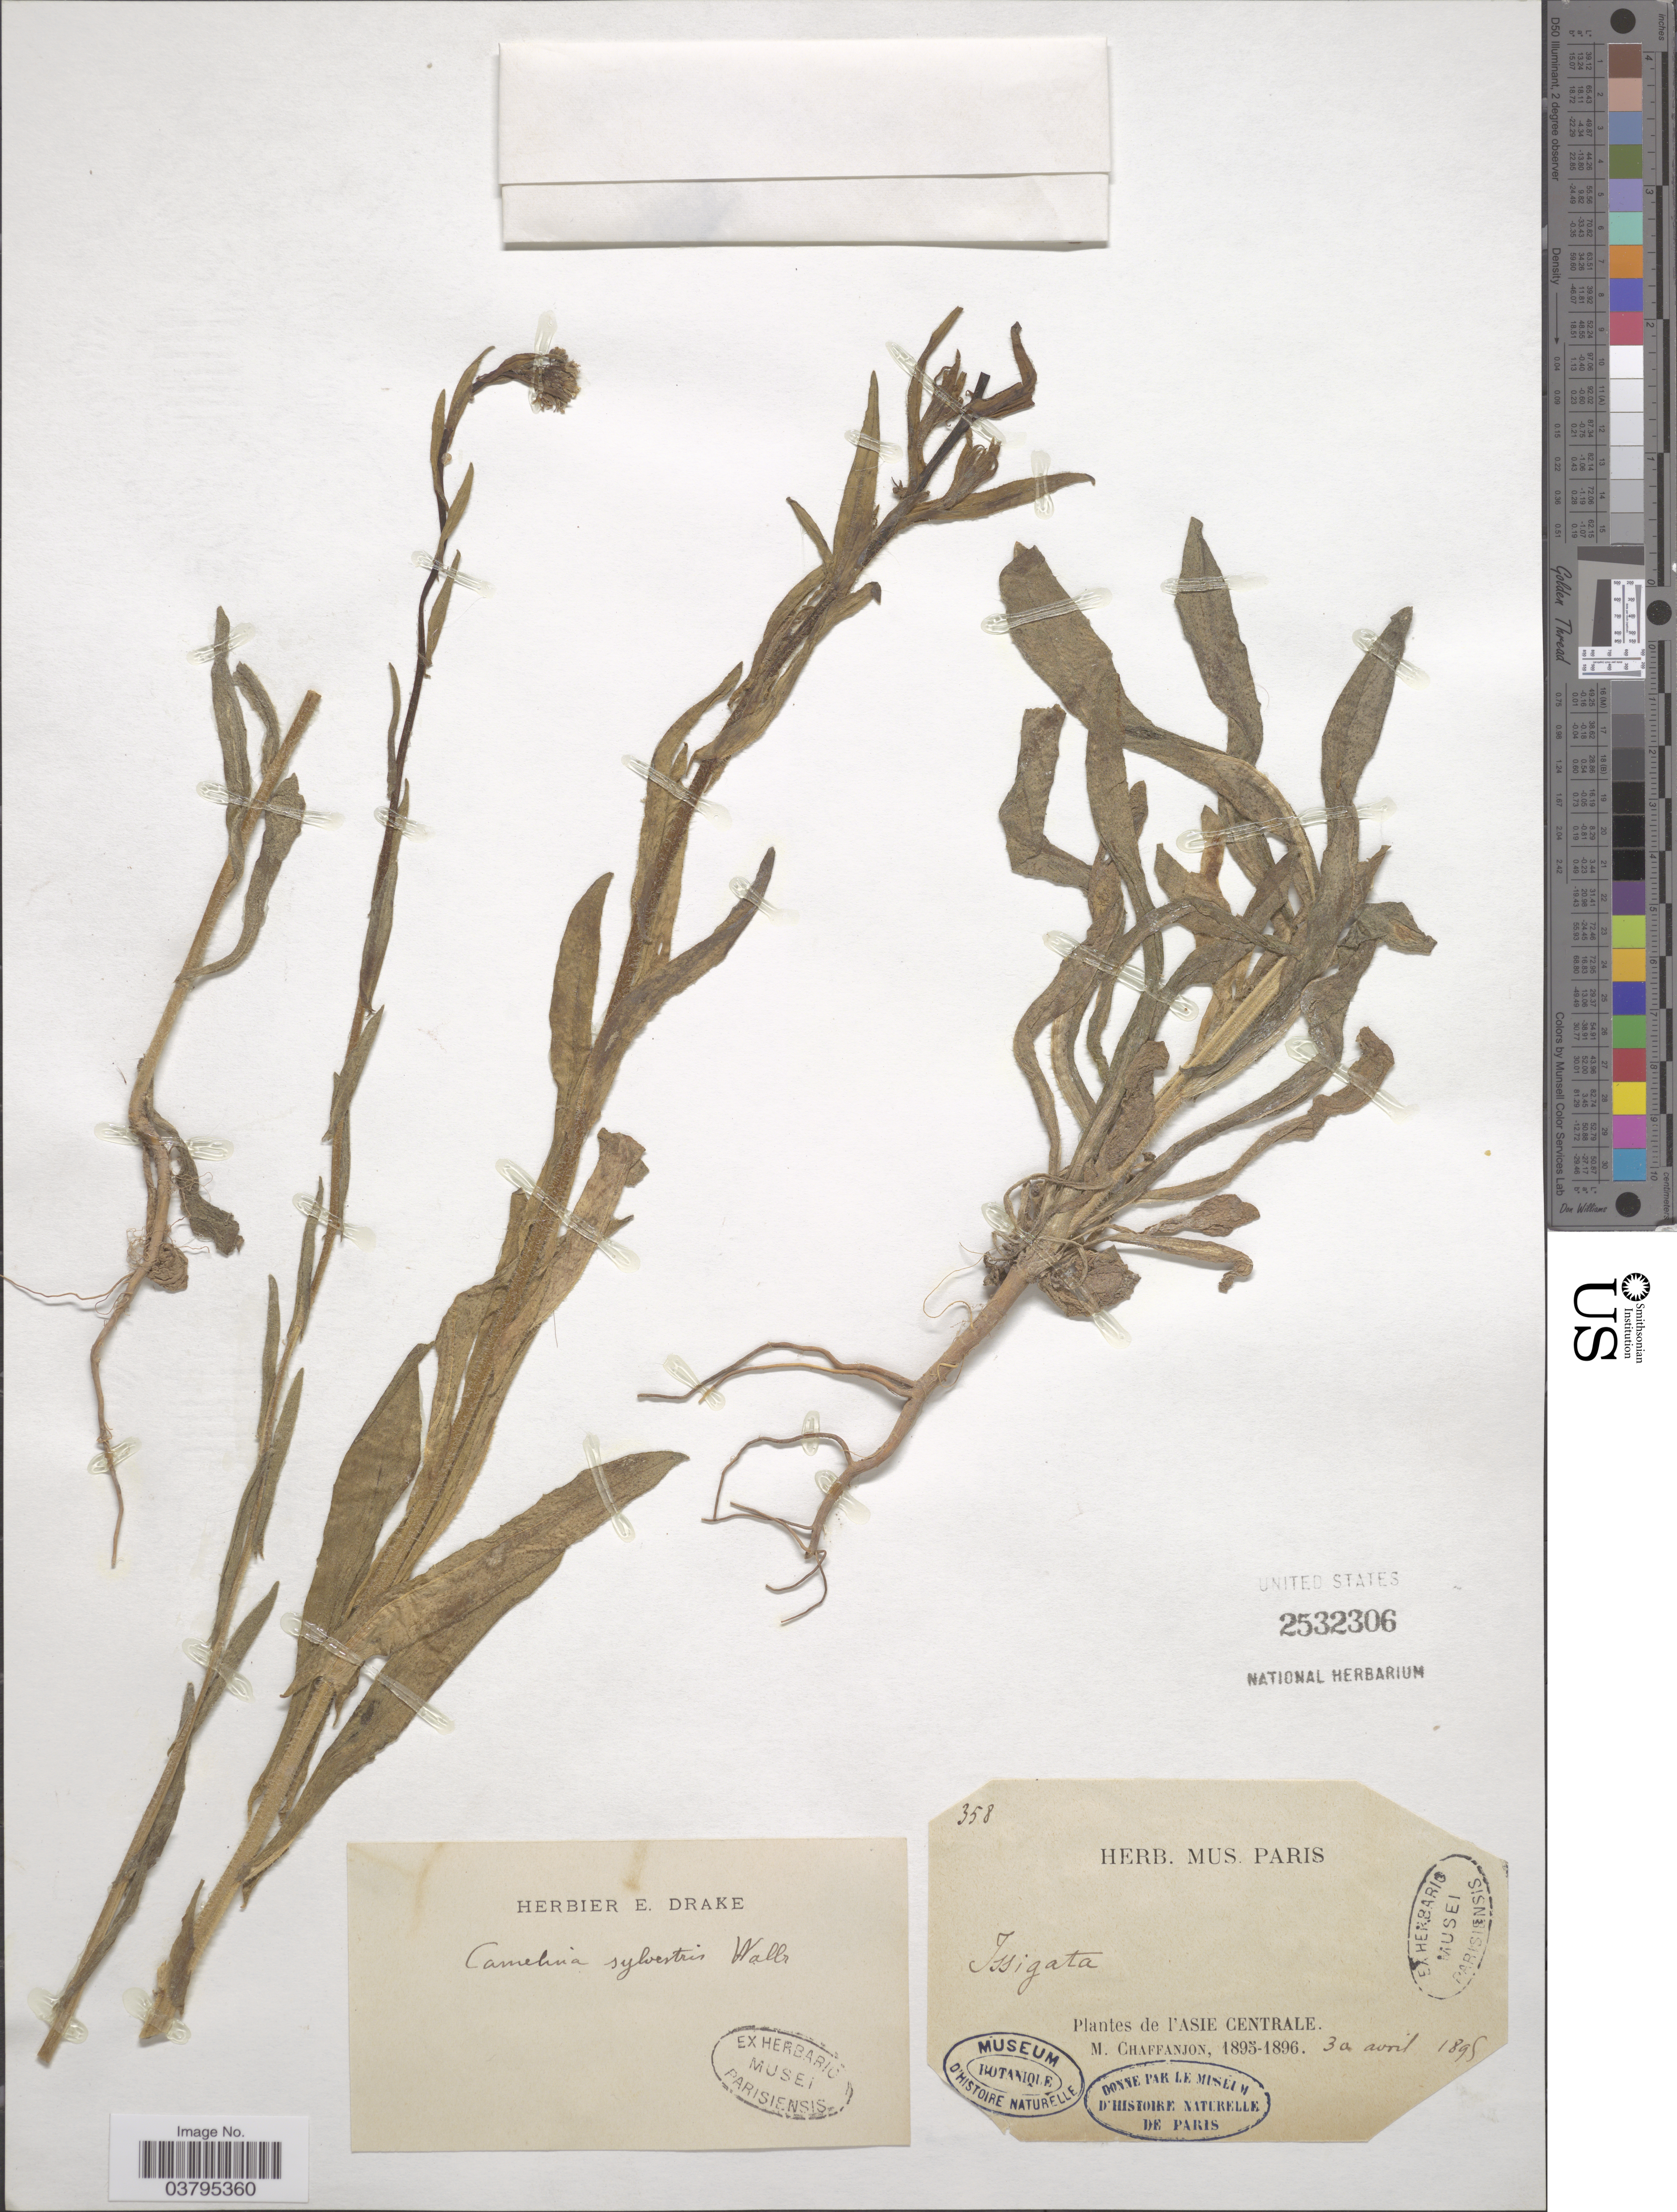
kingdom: Plantae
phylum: Tracheophyta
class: Magnoliopsida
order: Brassicales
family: Brassicaceae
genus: Camelina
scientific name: Camelina sylvestris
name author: Wallr.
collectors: M. Chaffanjon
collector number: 358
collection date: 1895-04-30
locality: L'Asie Centrale.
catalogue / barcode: US 2532306